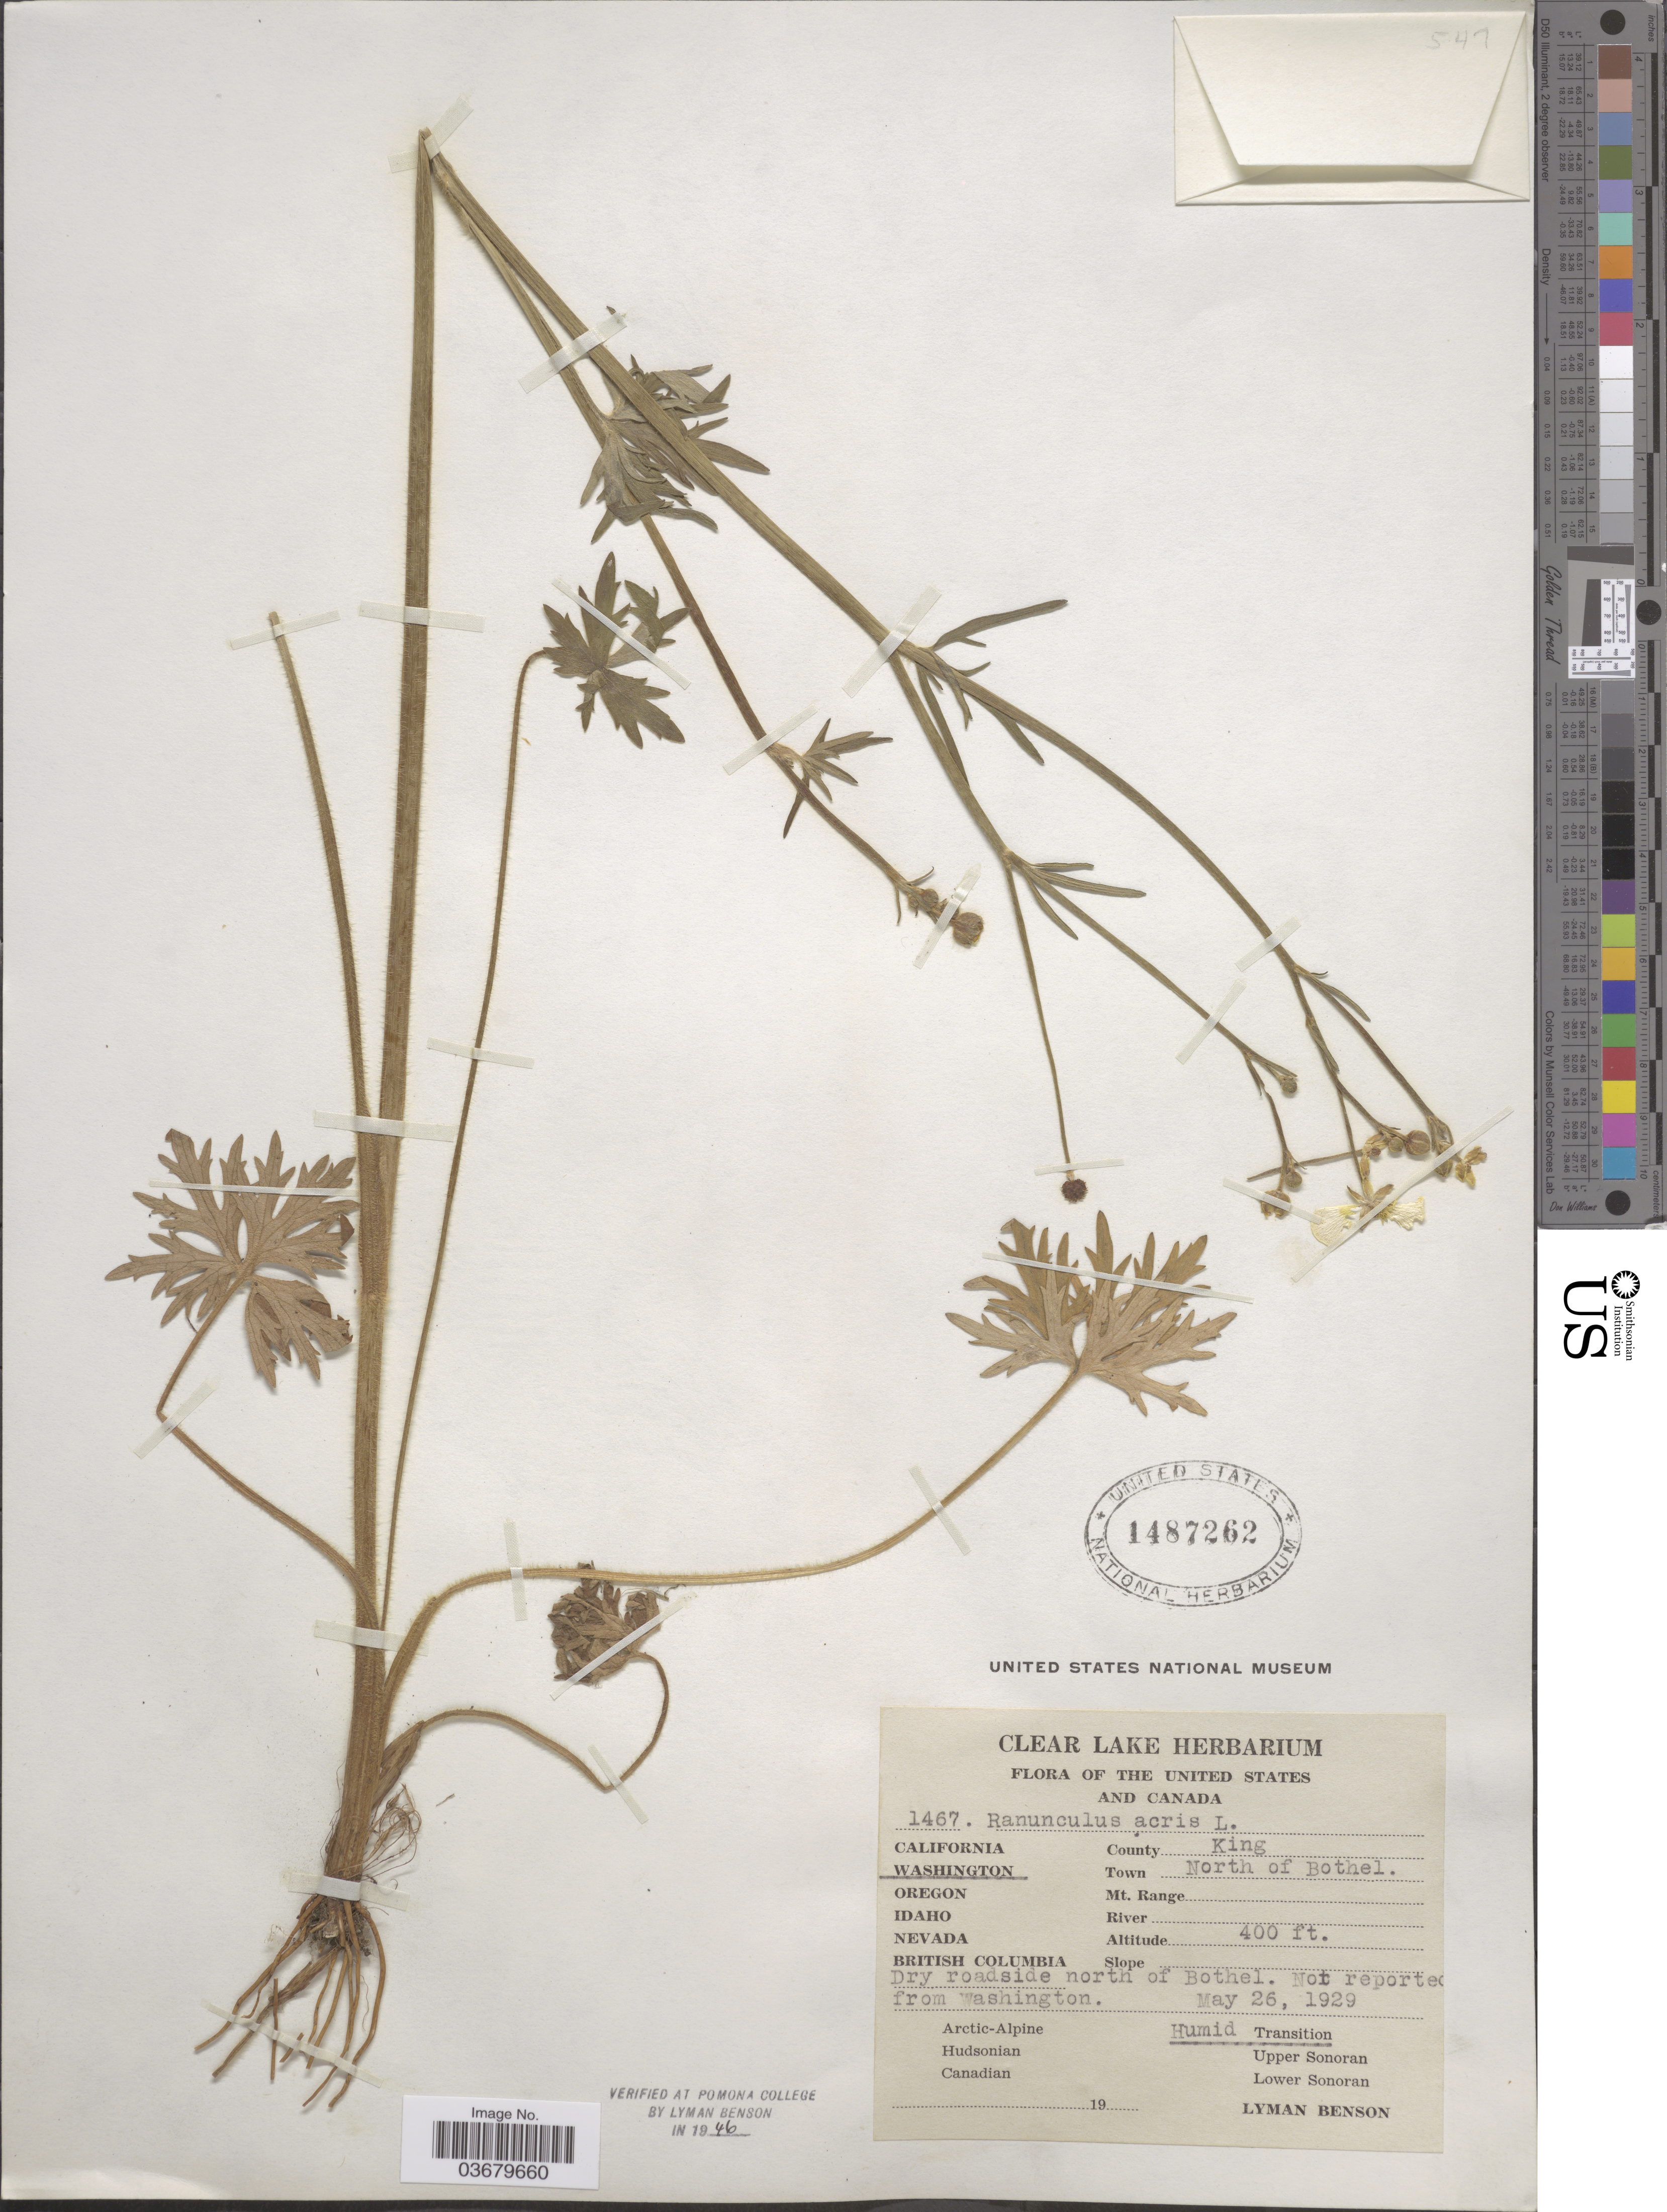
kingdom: Plantae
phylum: Tracheophyta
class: Magnoliopsida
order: Ranunculales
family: Ranunculaceae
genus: Ranunculus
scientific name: Ranunculus acris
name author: L.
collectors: L. D. Benson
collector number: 1467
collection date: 1929-05-26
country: United States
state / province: Washington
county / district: King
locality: County King. Town North of Bothel. Humid Transition.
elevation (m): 122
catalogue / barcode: US 1487262